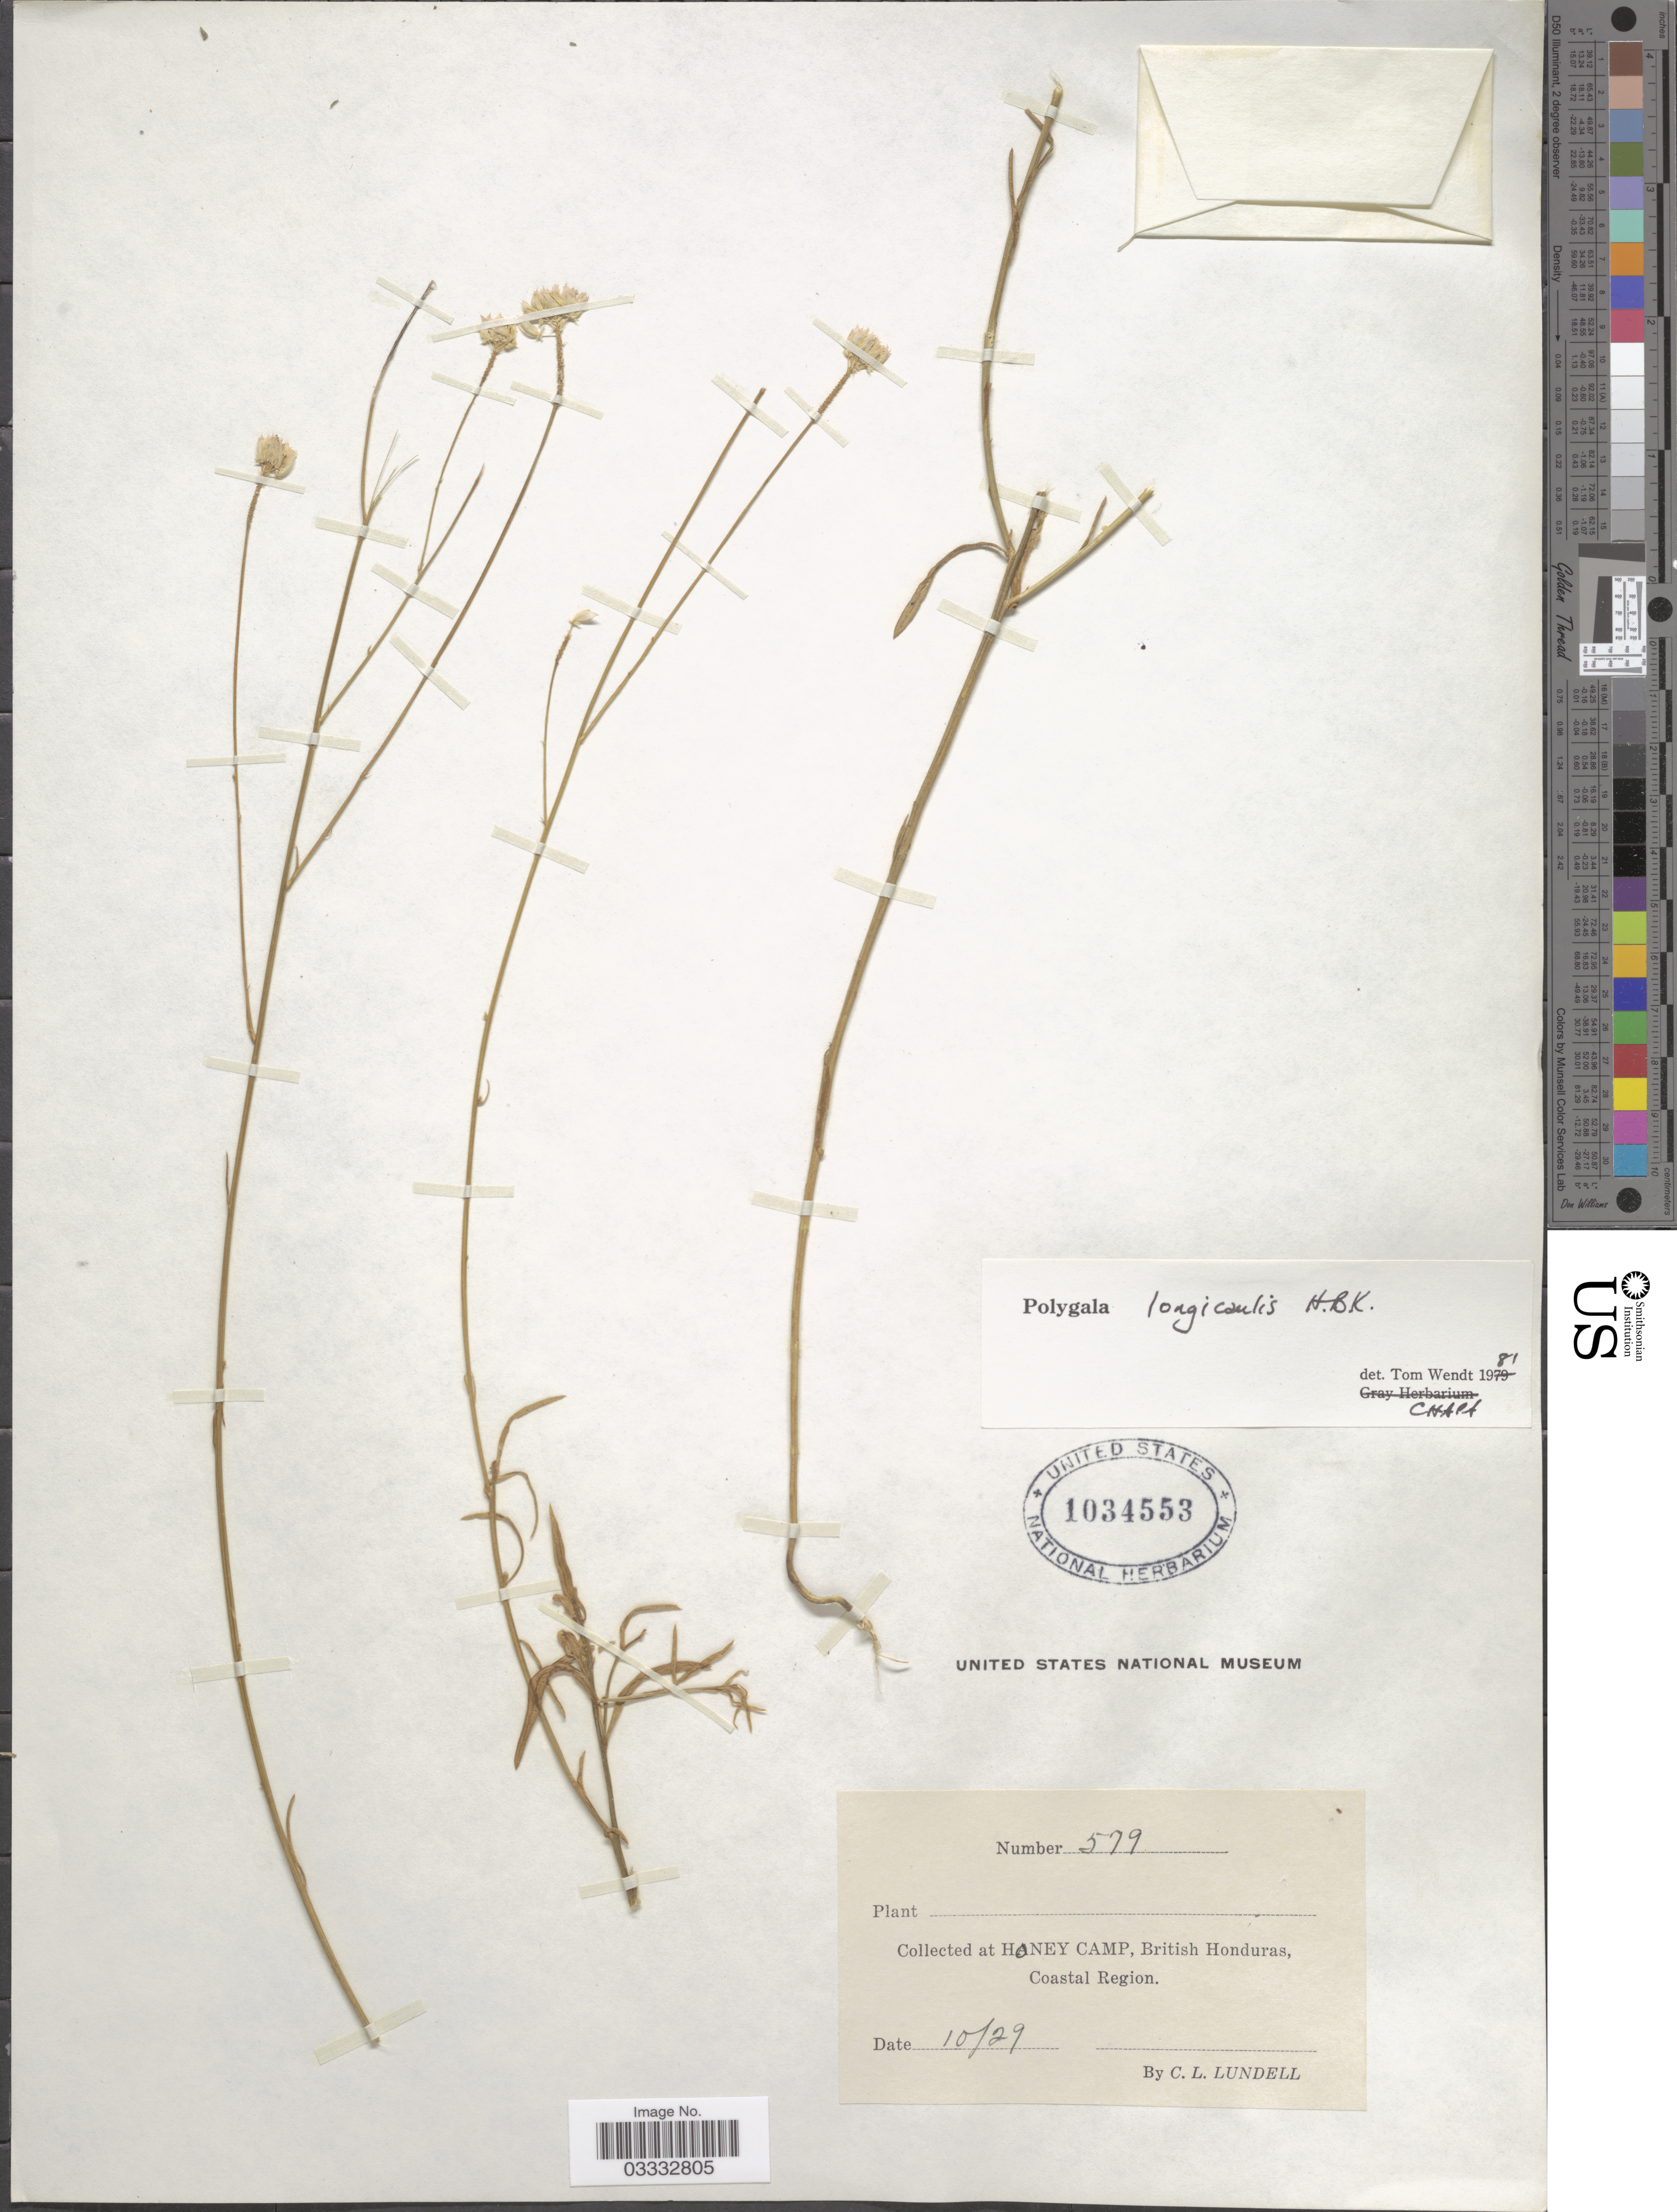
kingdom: Plantae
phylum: Tracheophyta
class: Magnoliopsida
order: Fabales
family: Polygalaceae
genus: Polygala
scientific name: Polygala longicaulis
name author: Kunth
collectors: C. L. Lundell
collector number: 579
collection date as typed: Transcribed d/m/y: /10/29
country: Belize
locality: Honey Camp, British Honduras, Coastal Region.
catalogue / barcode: US 1034553